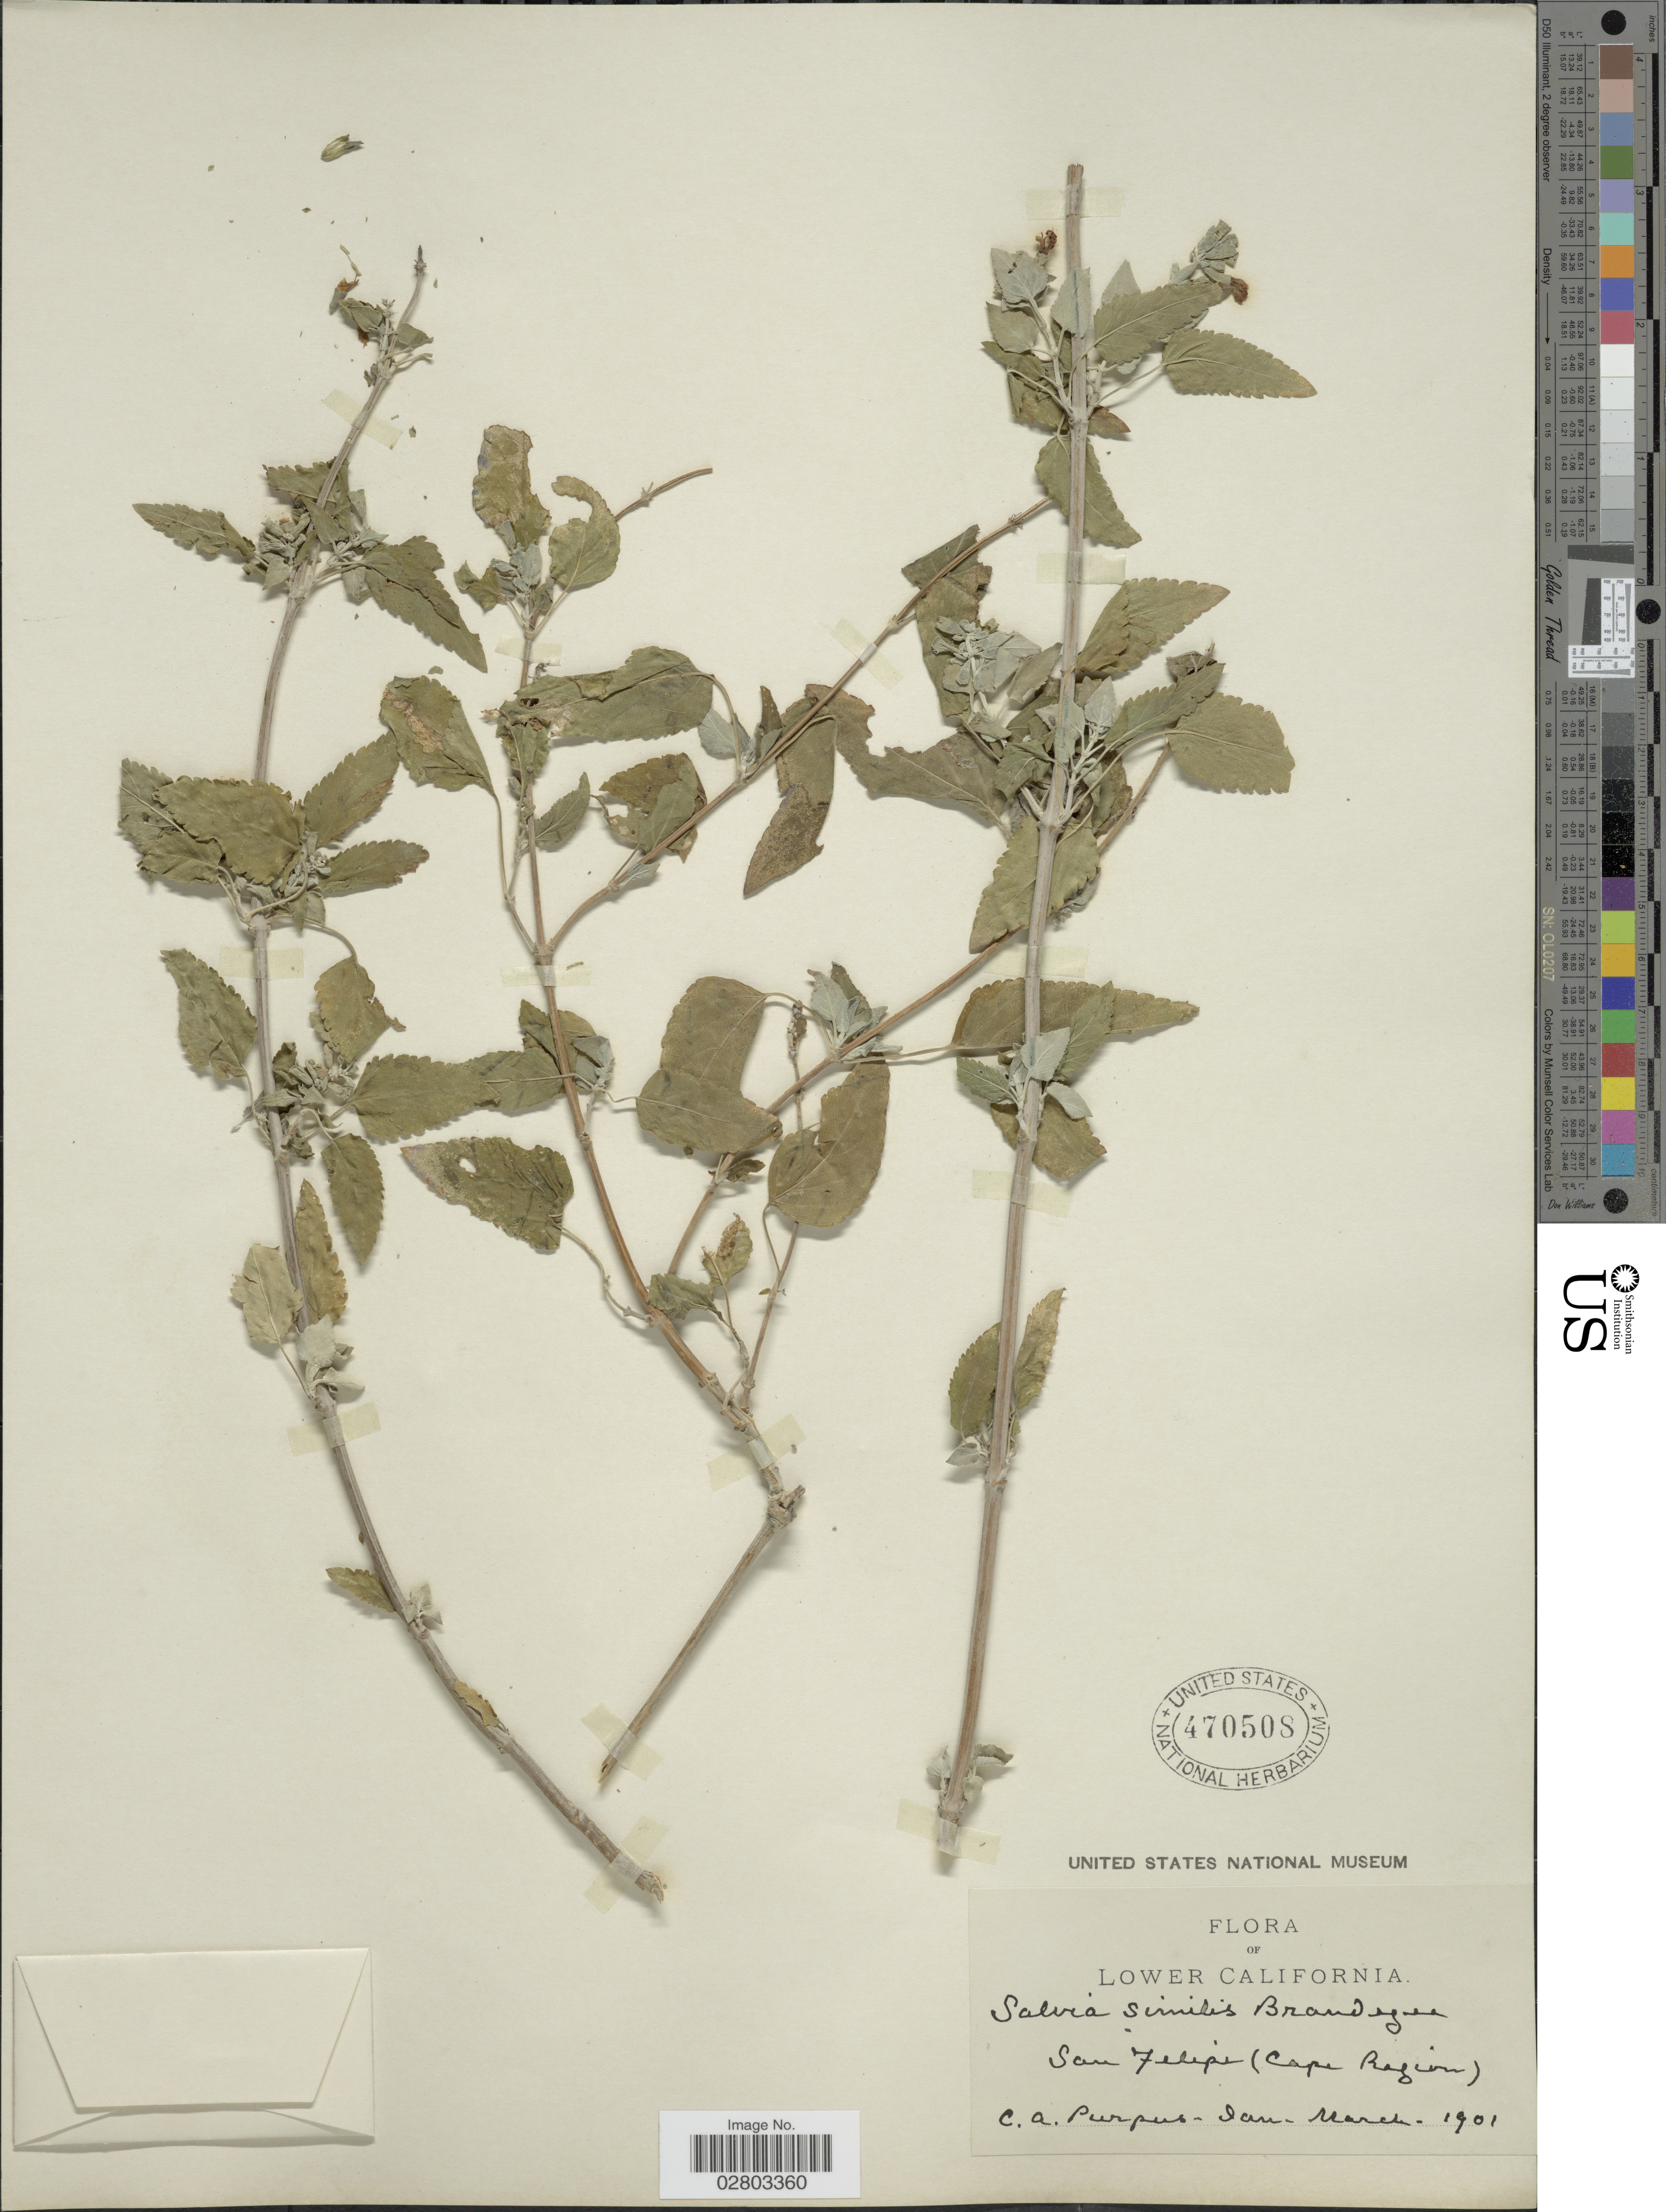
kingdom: Plantae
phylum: Tracheophyta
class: Magnoliopsida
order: Lamiales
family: Lamiaceae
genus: Salvia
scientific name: Salvia similis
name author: Brandegee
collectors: C. A. Purpus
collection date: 1901-01/1901-03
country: Mexico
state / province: Baja California Sur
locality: Lower California, San Felipe (Cape Region).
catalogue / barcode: US 470508